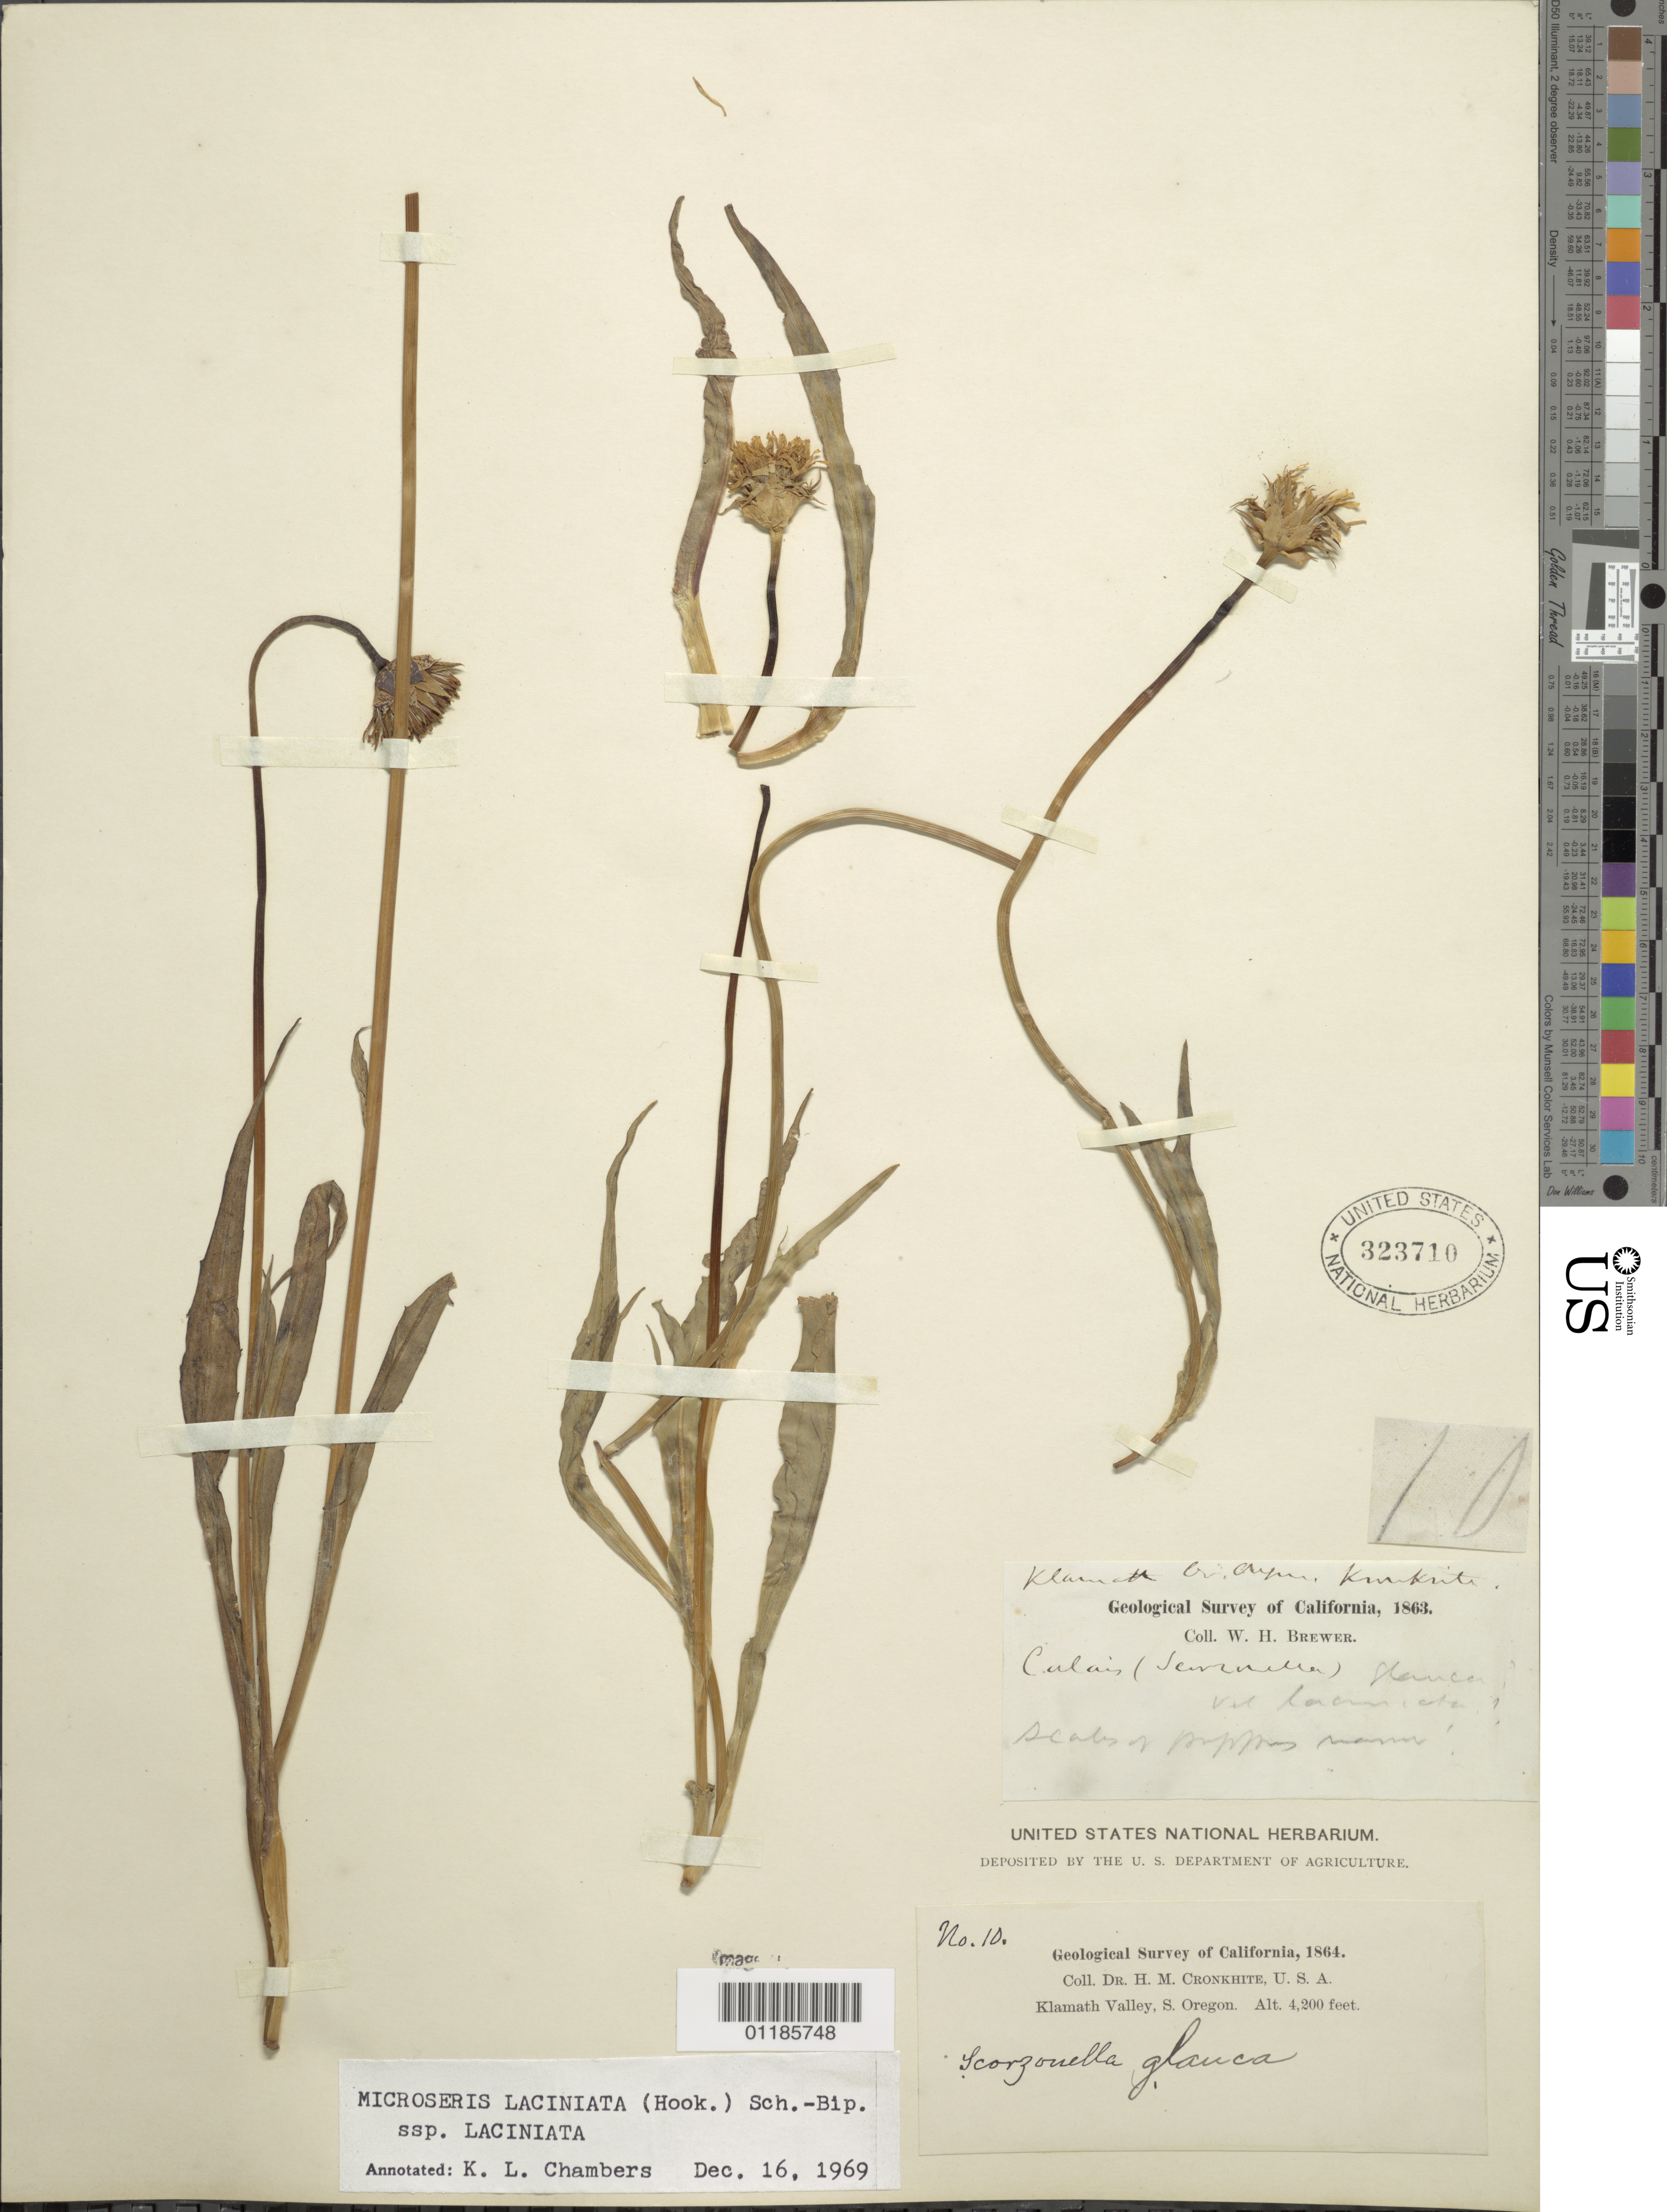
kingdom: Plantae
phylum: Tracheophyta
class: Magnoliopsida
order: Asterales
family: Asteraceae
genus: Microseris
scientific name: Microseris laciniata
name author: (Hook.) Sch. Bip.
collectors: H. M. Cronkhite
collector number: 10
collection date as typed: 1864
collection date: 1864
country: United States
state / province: Oregon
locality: Klamath Valley, S. Oregon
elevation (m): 1280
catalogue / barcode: US 323710